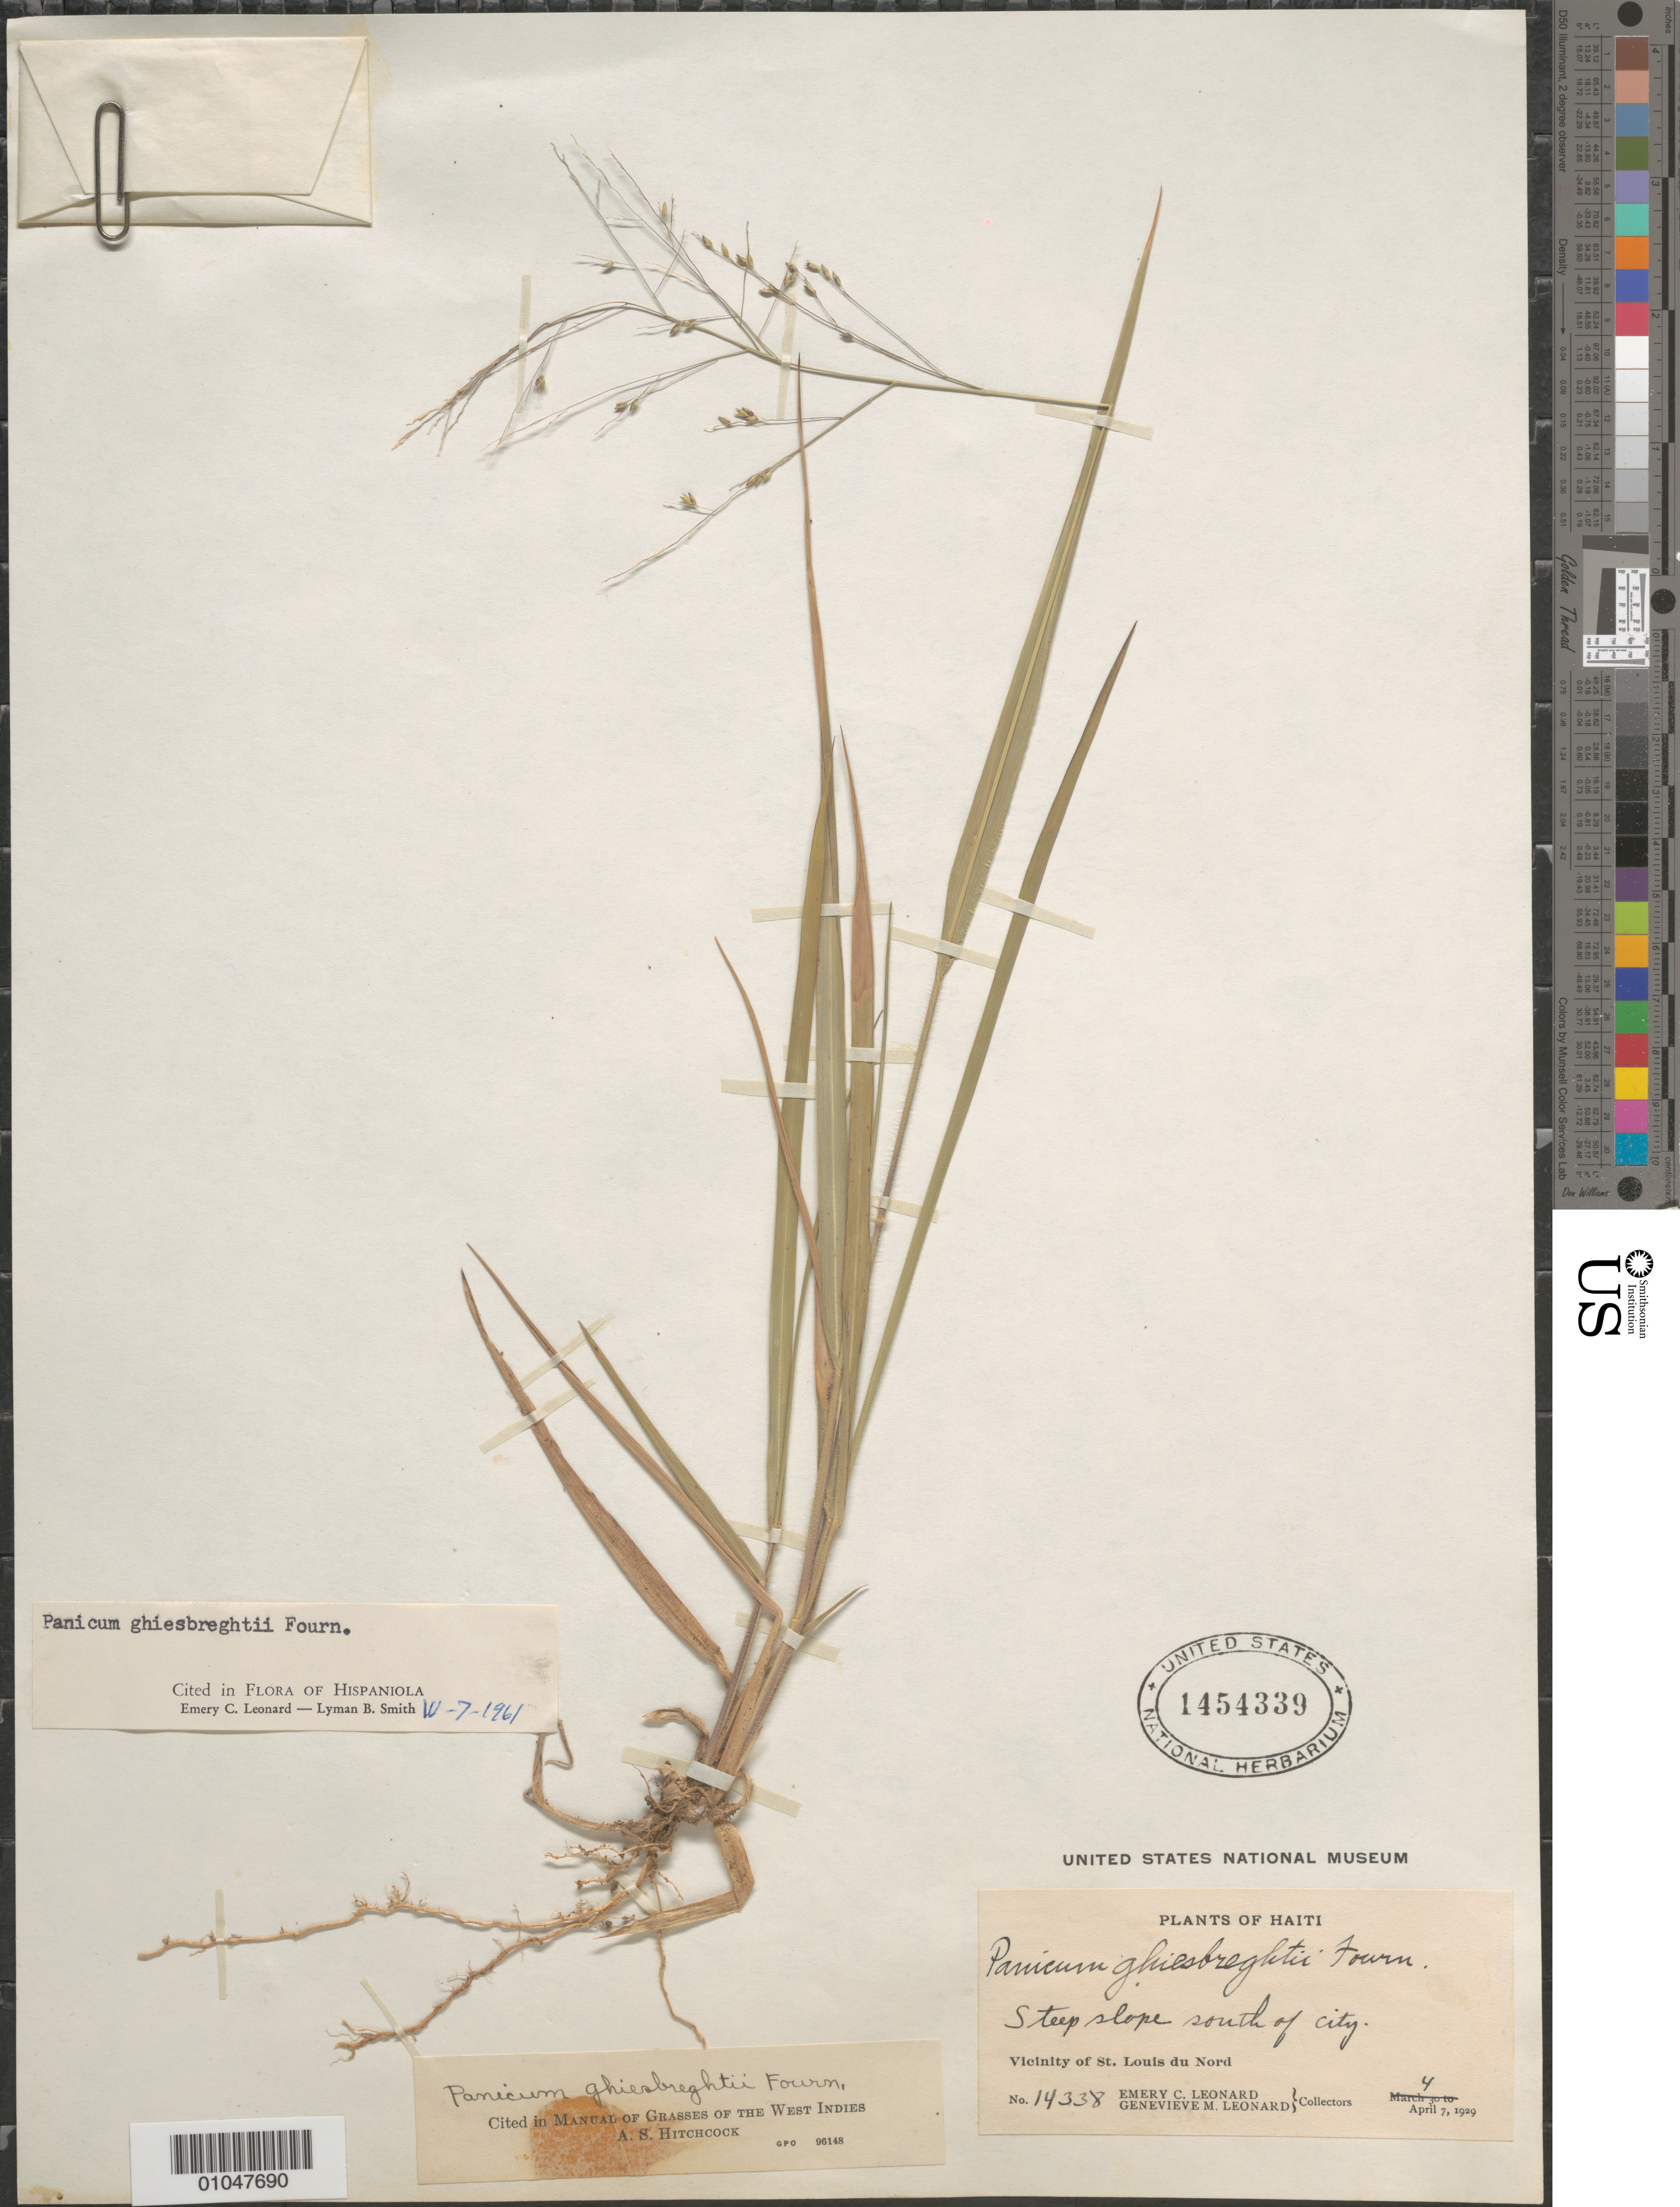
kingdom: Plantae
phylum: Tracheophyta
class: Liliopsida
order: Poales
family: Poaceae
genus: Panicum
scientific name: Panicum erectifolium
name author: Nash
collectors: E. C. Leonard & G. M. Leonard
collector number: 14338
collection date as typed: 04 Apr 1929 or 07 Apr 1929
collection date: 1929-04-04 or 1929-04-07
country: Haiti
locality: Vic of St. Louis du Nord, steep slope S of city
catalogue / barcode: US 1454339